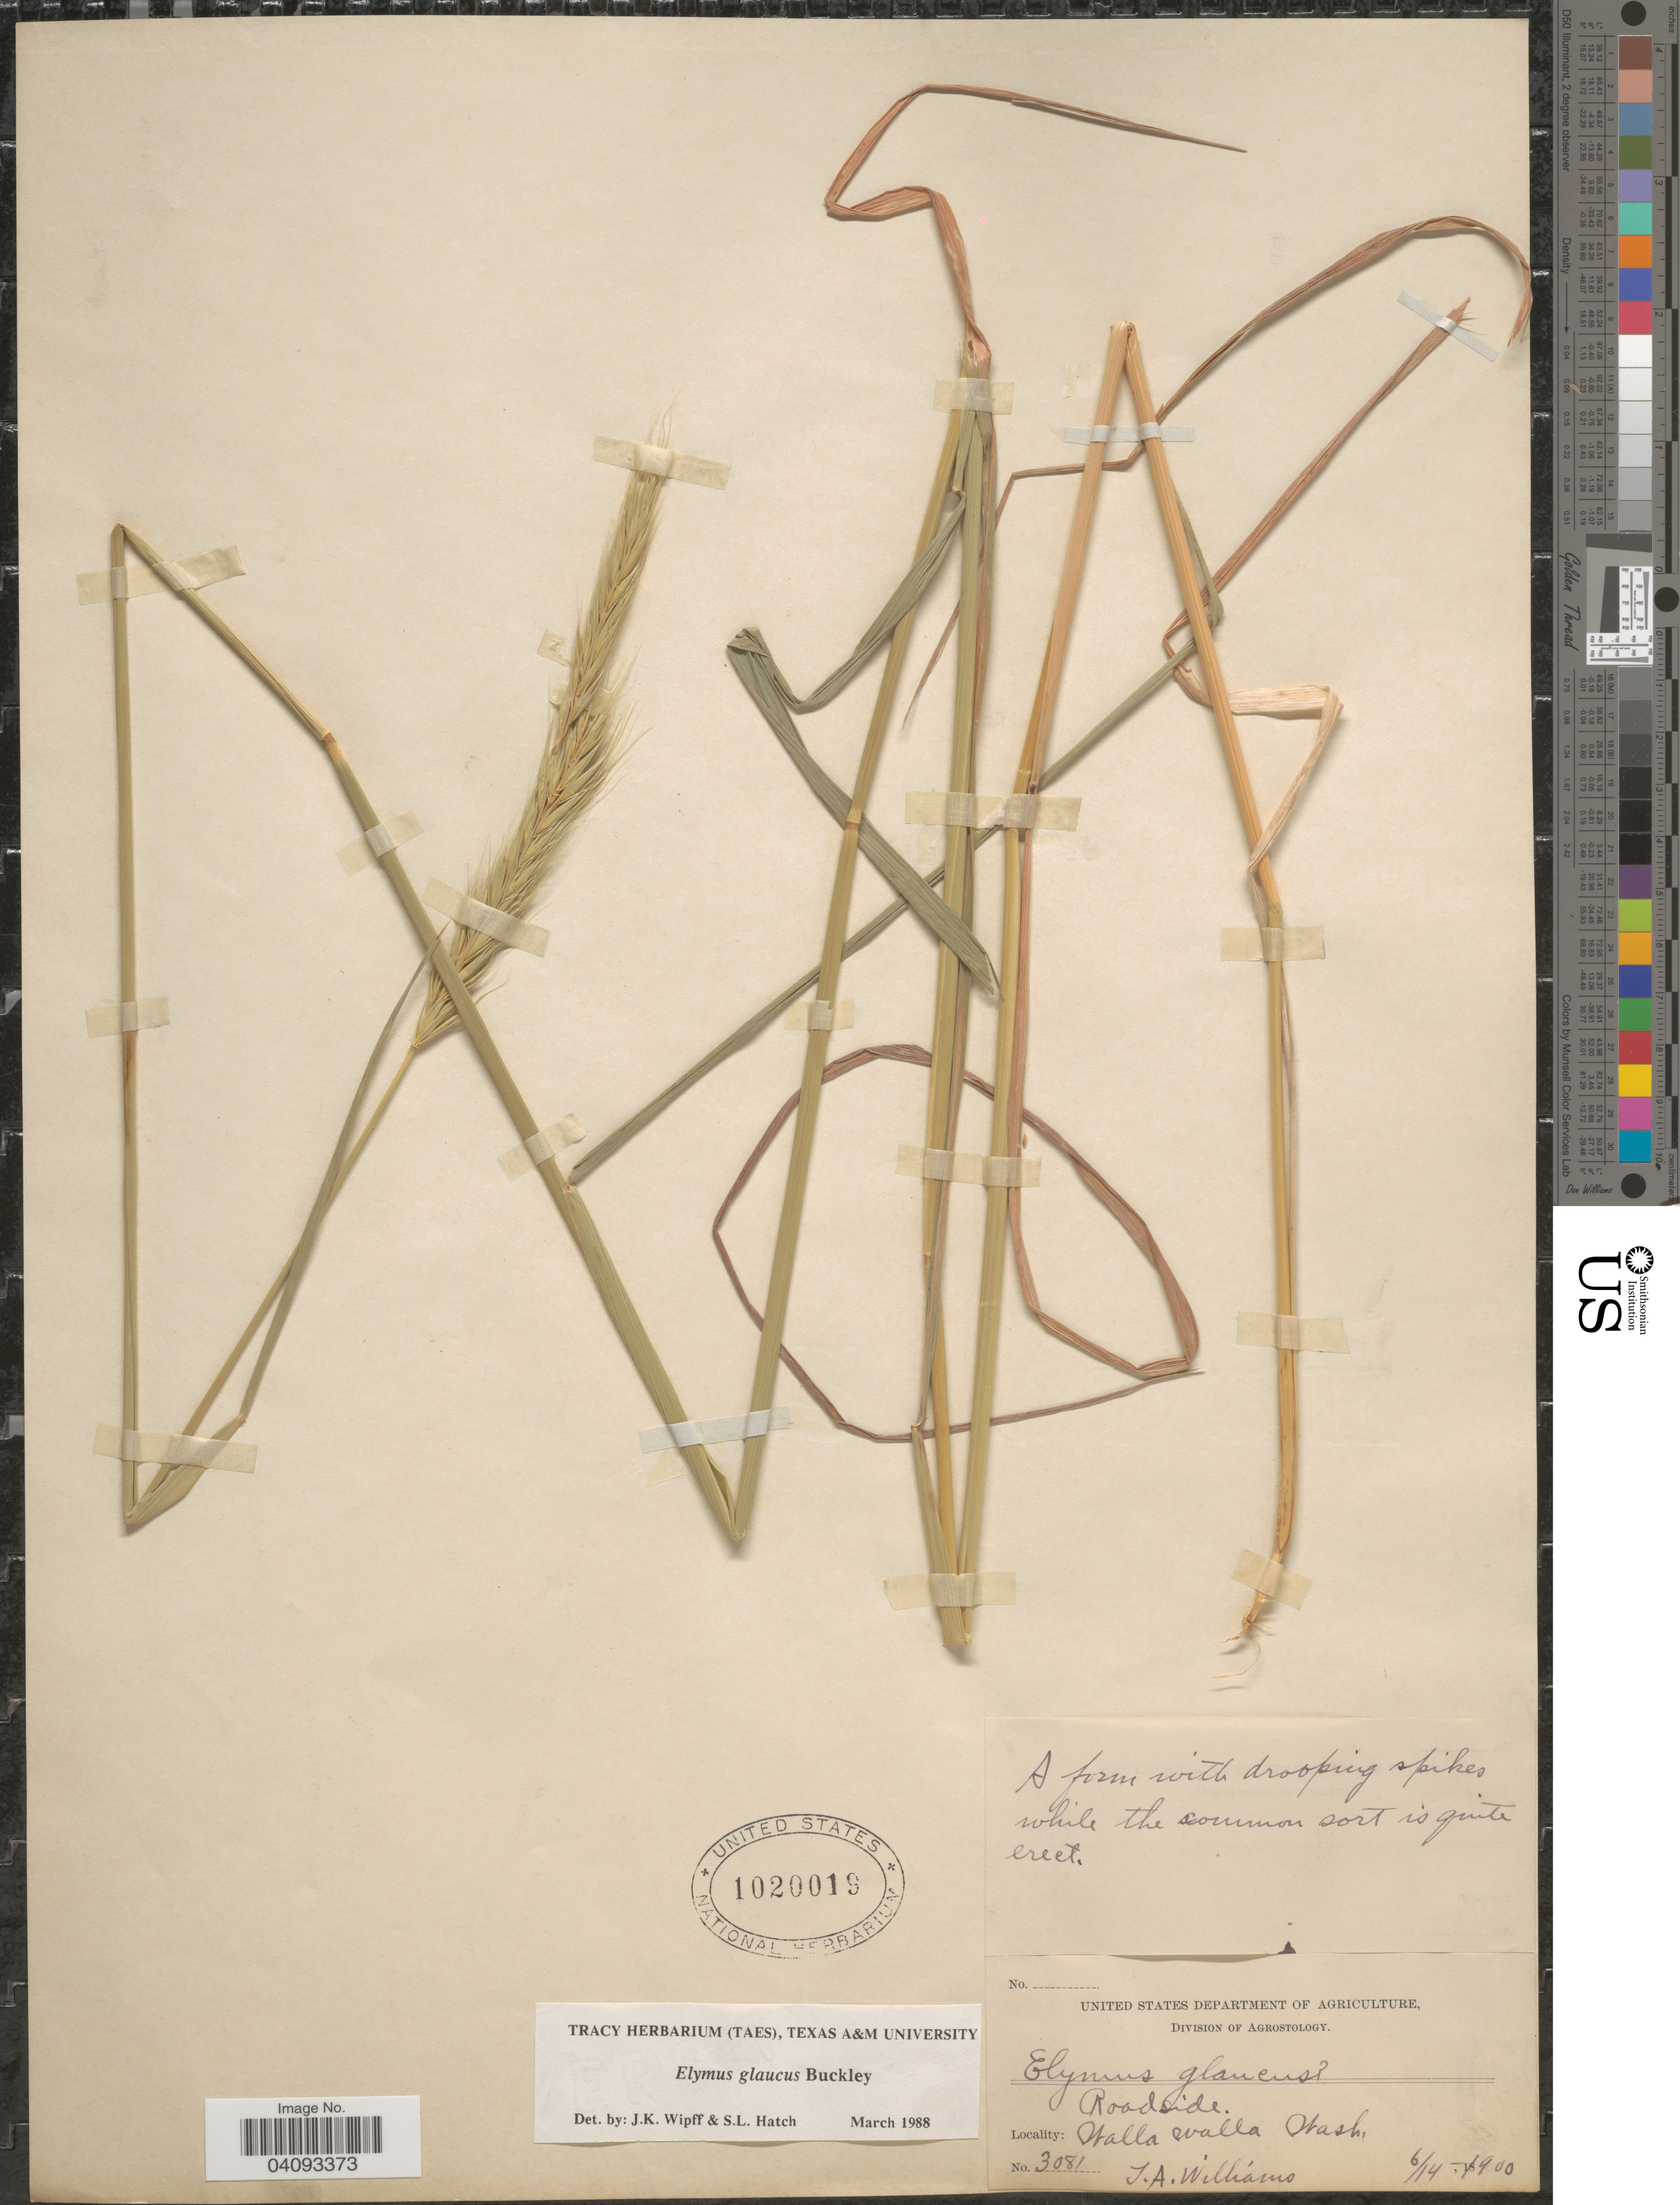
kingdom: Plantae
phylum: Tracheophyta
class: Liliopsida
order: Poales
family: Poaceae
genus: Elymus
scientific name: Elymus glaucus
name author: Buckley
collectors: T. Williams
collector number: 3081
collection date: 1900-06-14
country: United States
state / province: Washington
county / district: Walla Walla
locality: Roadside. Walla Walla.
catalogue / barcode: US 1020019